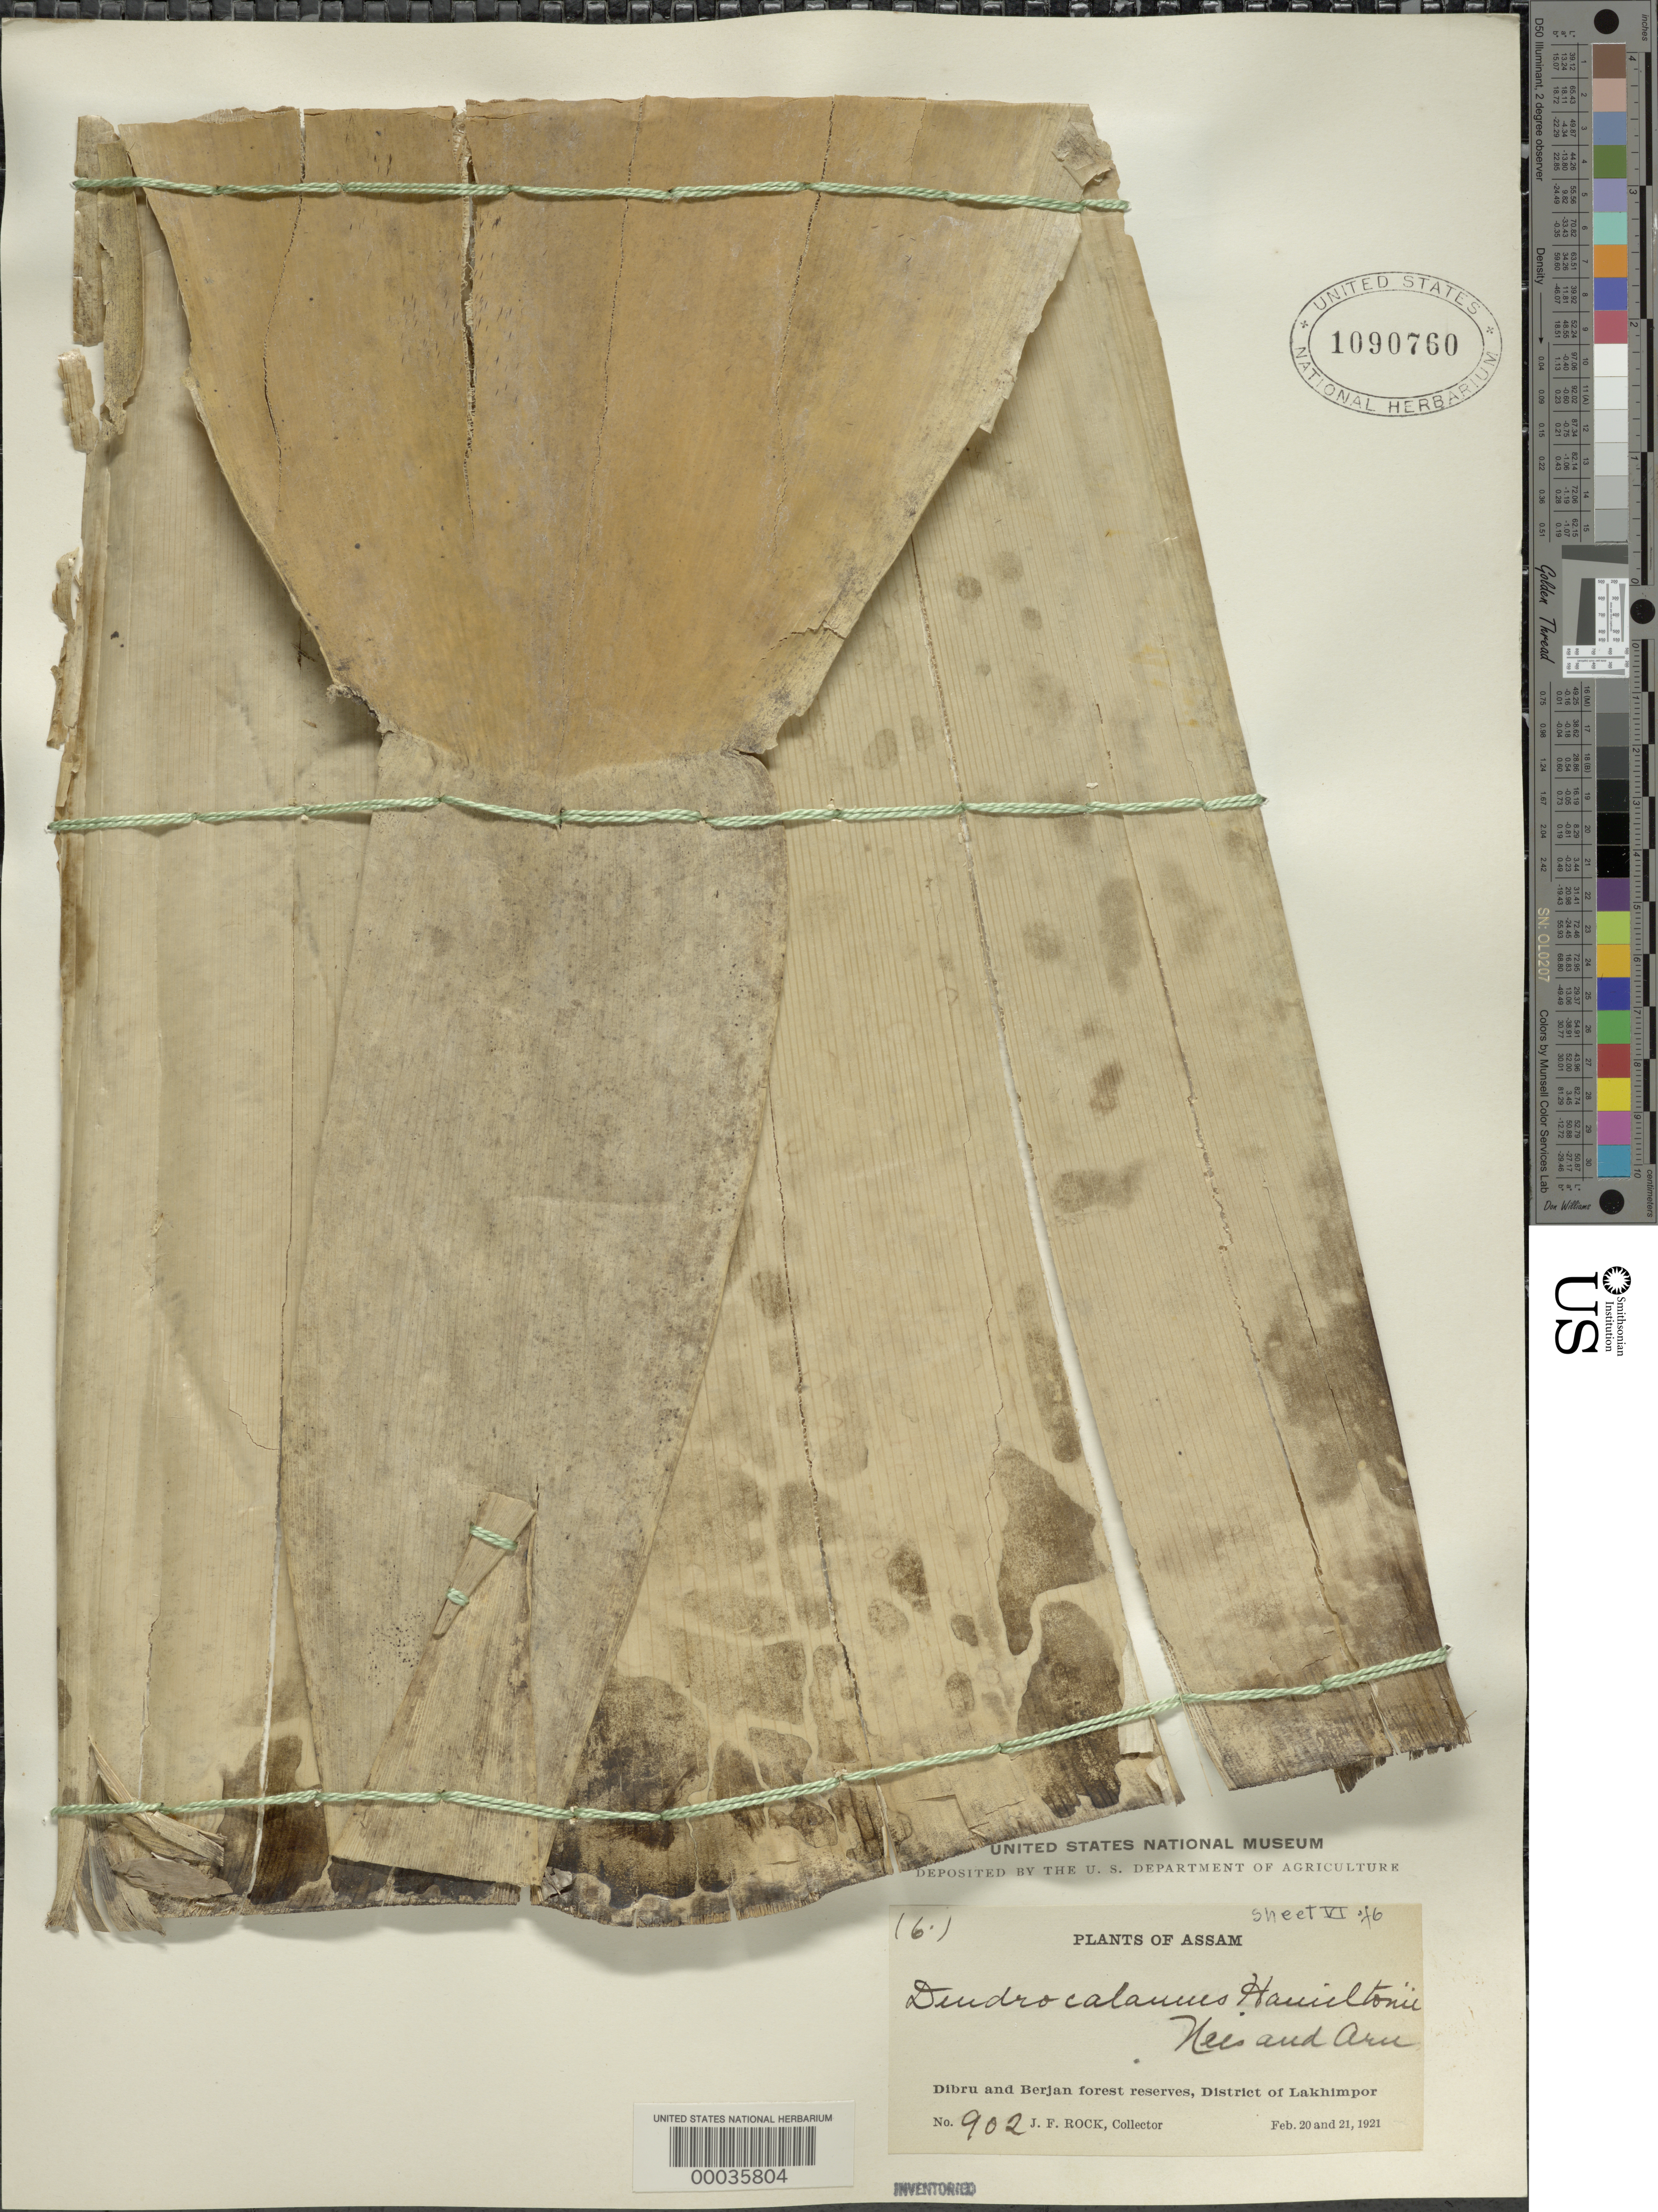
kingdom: Plantae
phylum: Tracheophyta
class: Liliopsida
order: Poales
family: Poaceae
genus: Dendrocalamus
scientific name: Dendrocalamus hamiltonii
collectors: J. F. Rock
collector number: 902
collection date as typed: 20 Feb 1921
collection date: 1921-02-20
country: India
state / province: Assam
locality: Dibru and Berjan forest reserves, District of Lakhimpor.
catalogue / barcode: US 1090760